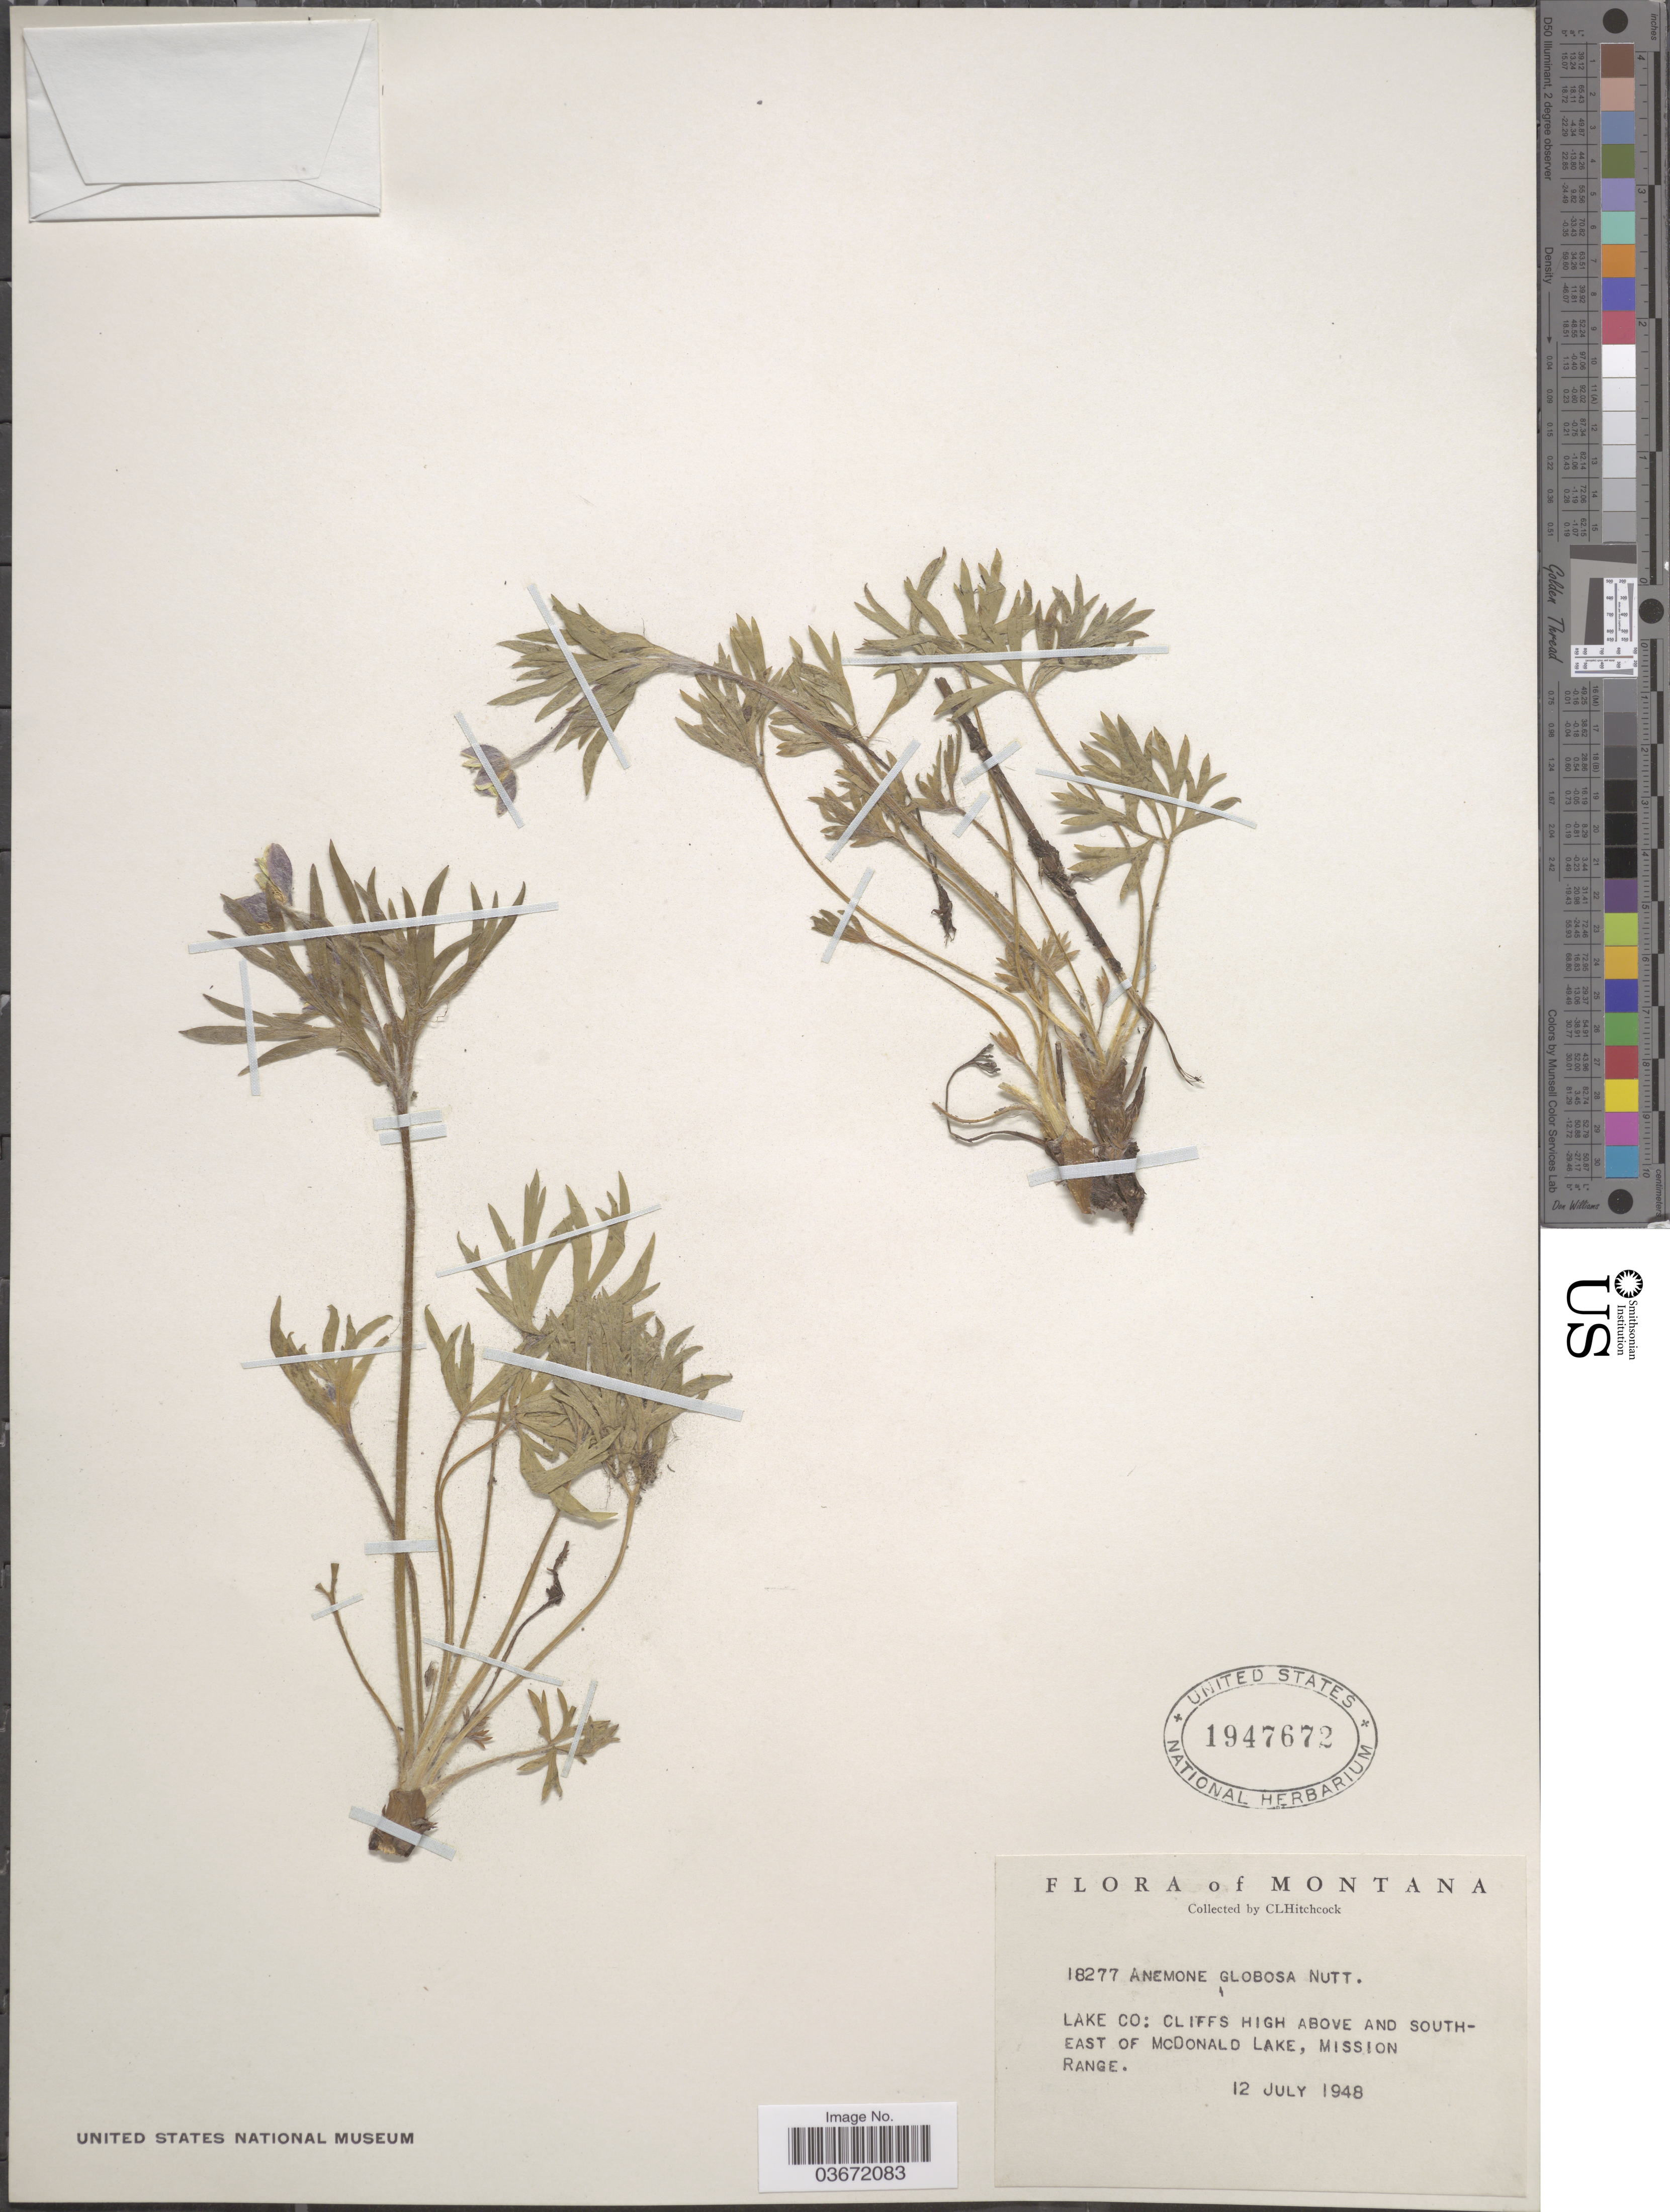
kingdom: Plantae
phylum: Tracheophyta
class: Magnoliopsida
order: Ranunculales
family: Ranunculaceae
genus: Anemone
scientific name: Anemone globosa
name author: (Torr. & A. Gray) Nutt. ex A. Heller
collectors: C. L. Hitchcock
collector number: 18277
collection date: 1948-07-12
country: United States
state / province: Montana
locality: Lake Co: Cliffs high above and southeast of McDonald Lake, Mission Range.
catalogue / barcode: US 1947672